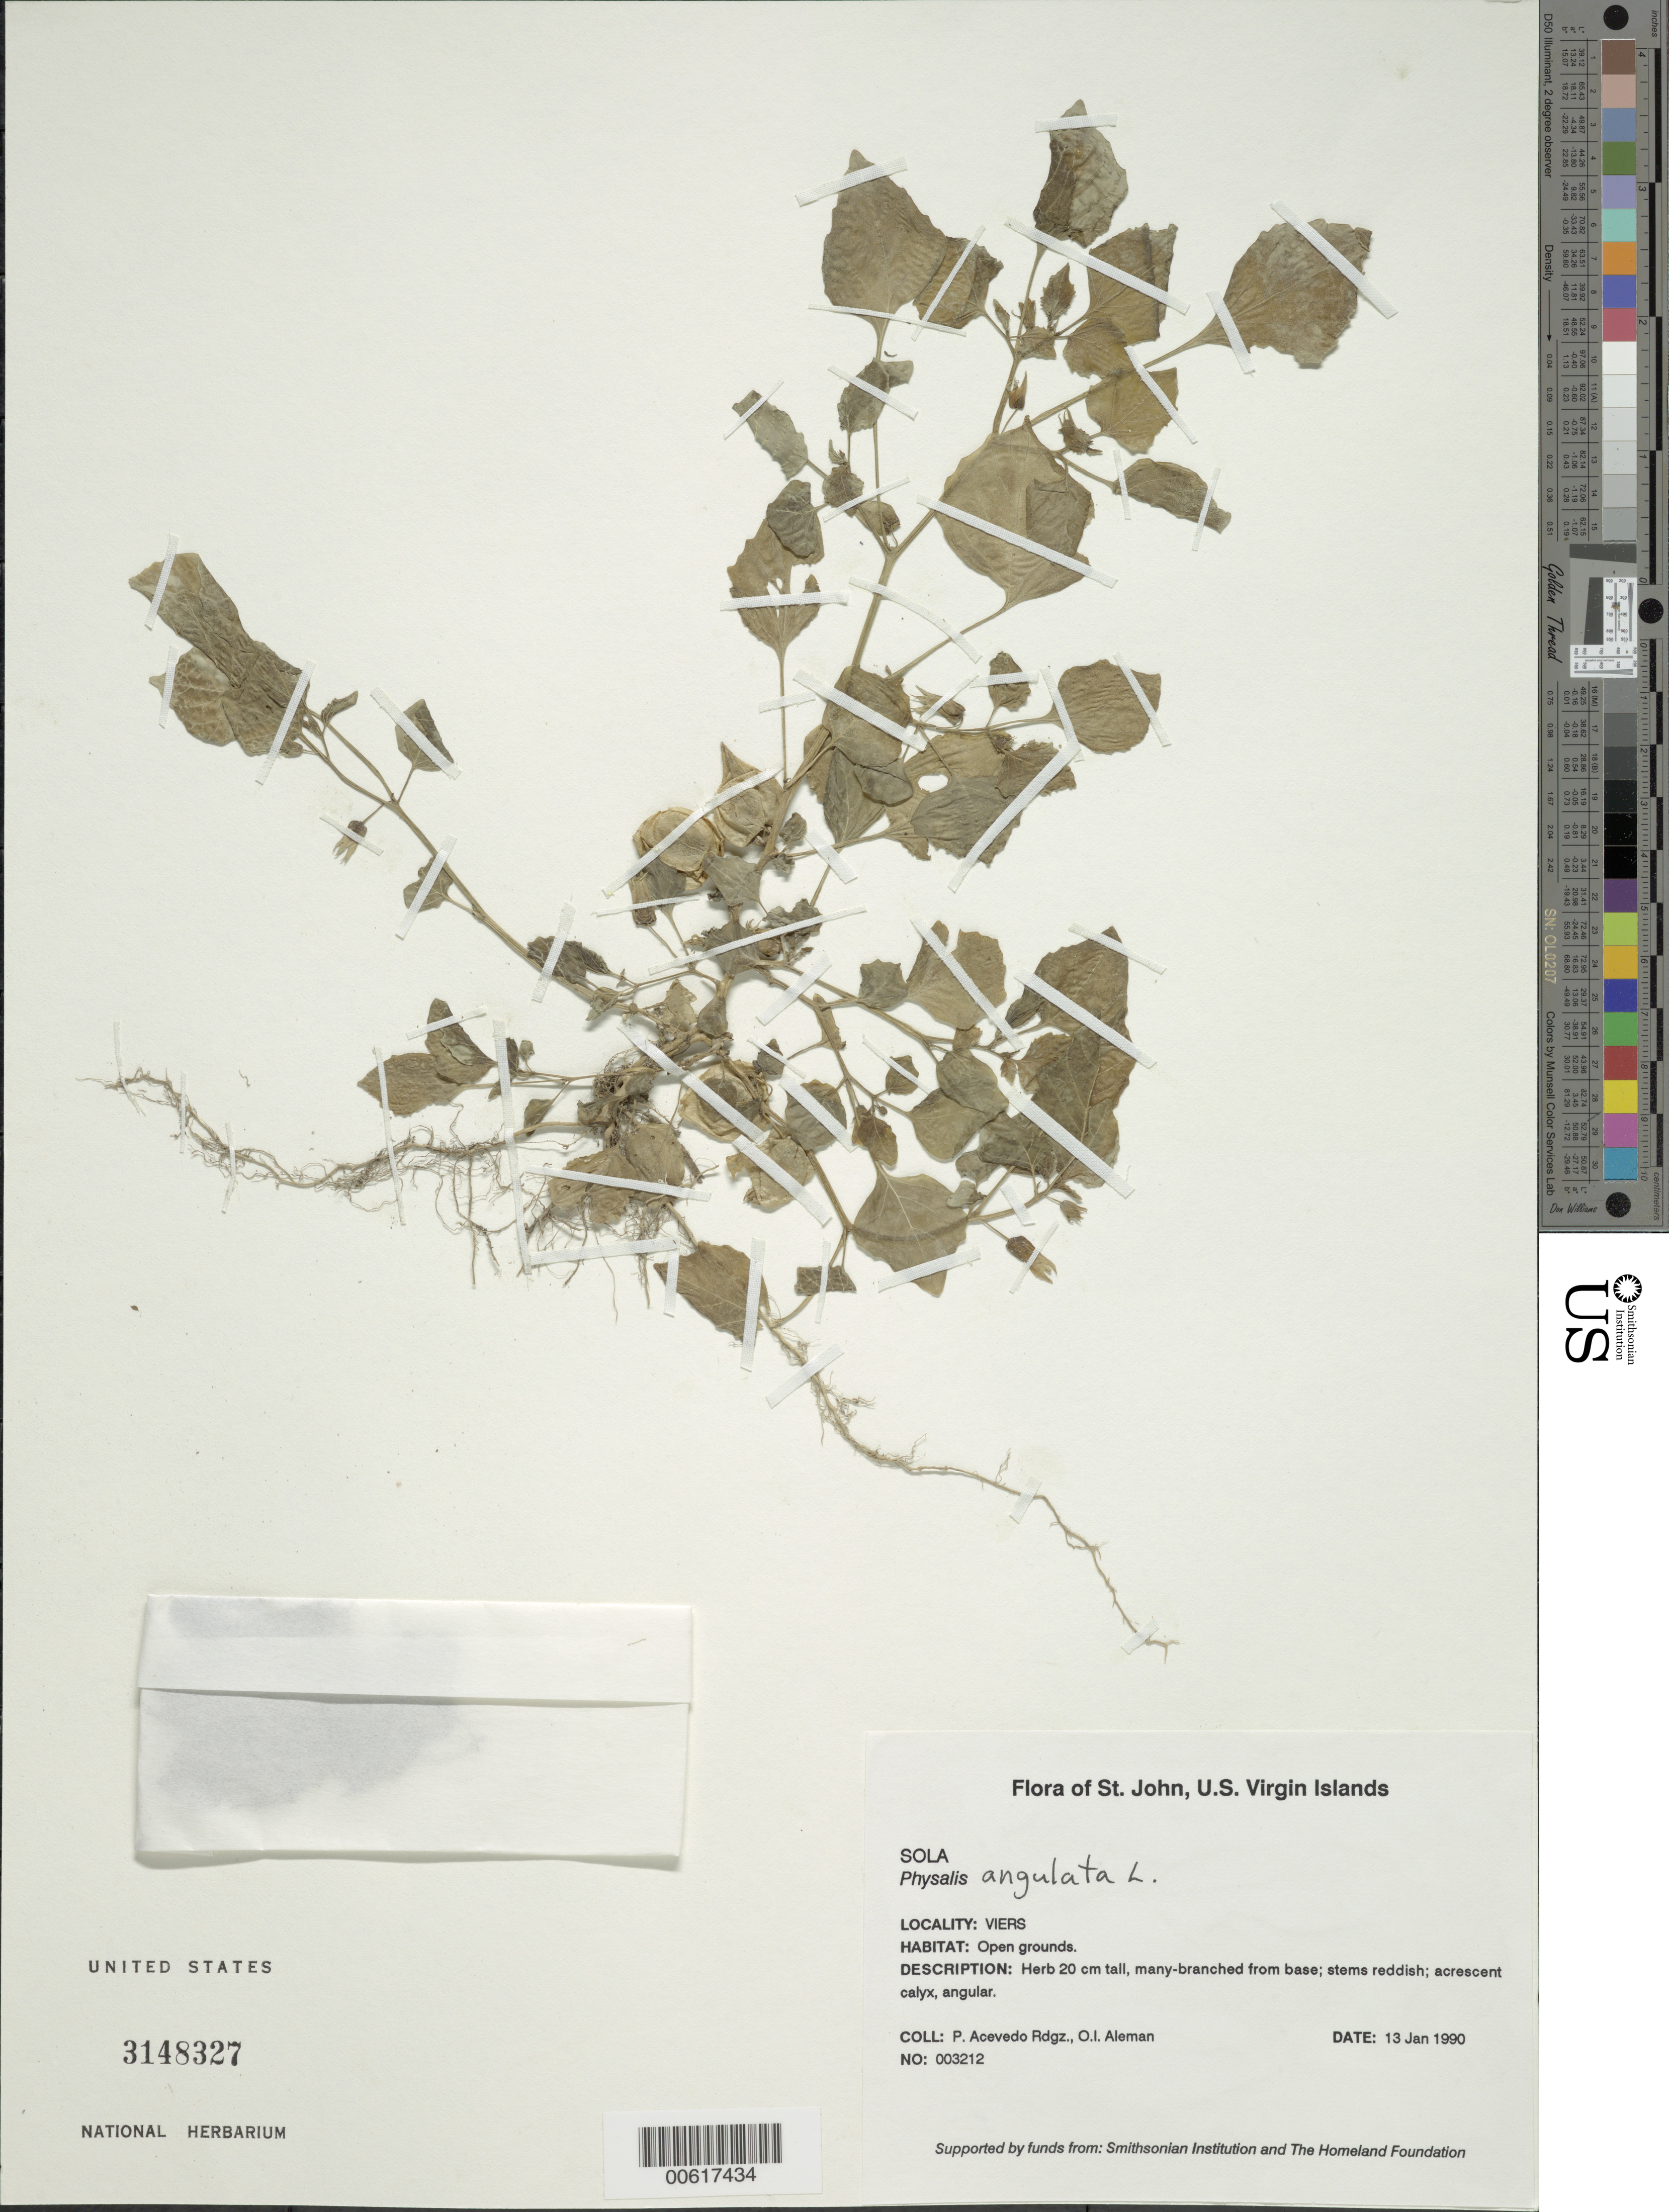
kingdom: Plantae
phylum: Tracheophyta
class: Magnoliopsida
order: Solanales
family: Solanaceae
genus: Physalis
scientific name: Physalis angulata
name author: L.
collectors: P. Acevedo-Rodr. & O. Alemán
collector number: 3212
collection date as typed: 13 Jan 1990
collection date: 1990-01-13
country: U.S. Virgin Islands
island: St. John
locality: Coral Bay Quarter; VIERS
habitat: Open grounds.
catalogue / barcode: US 3148327